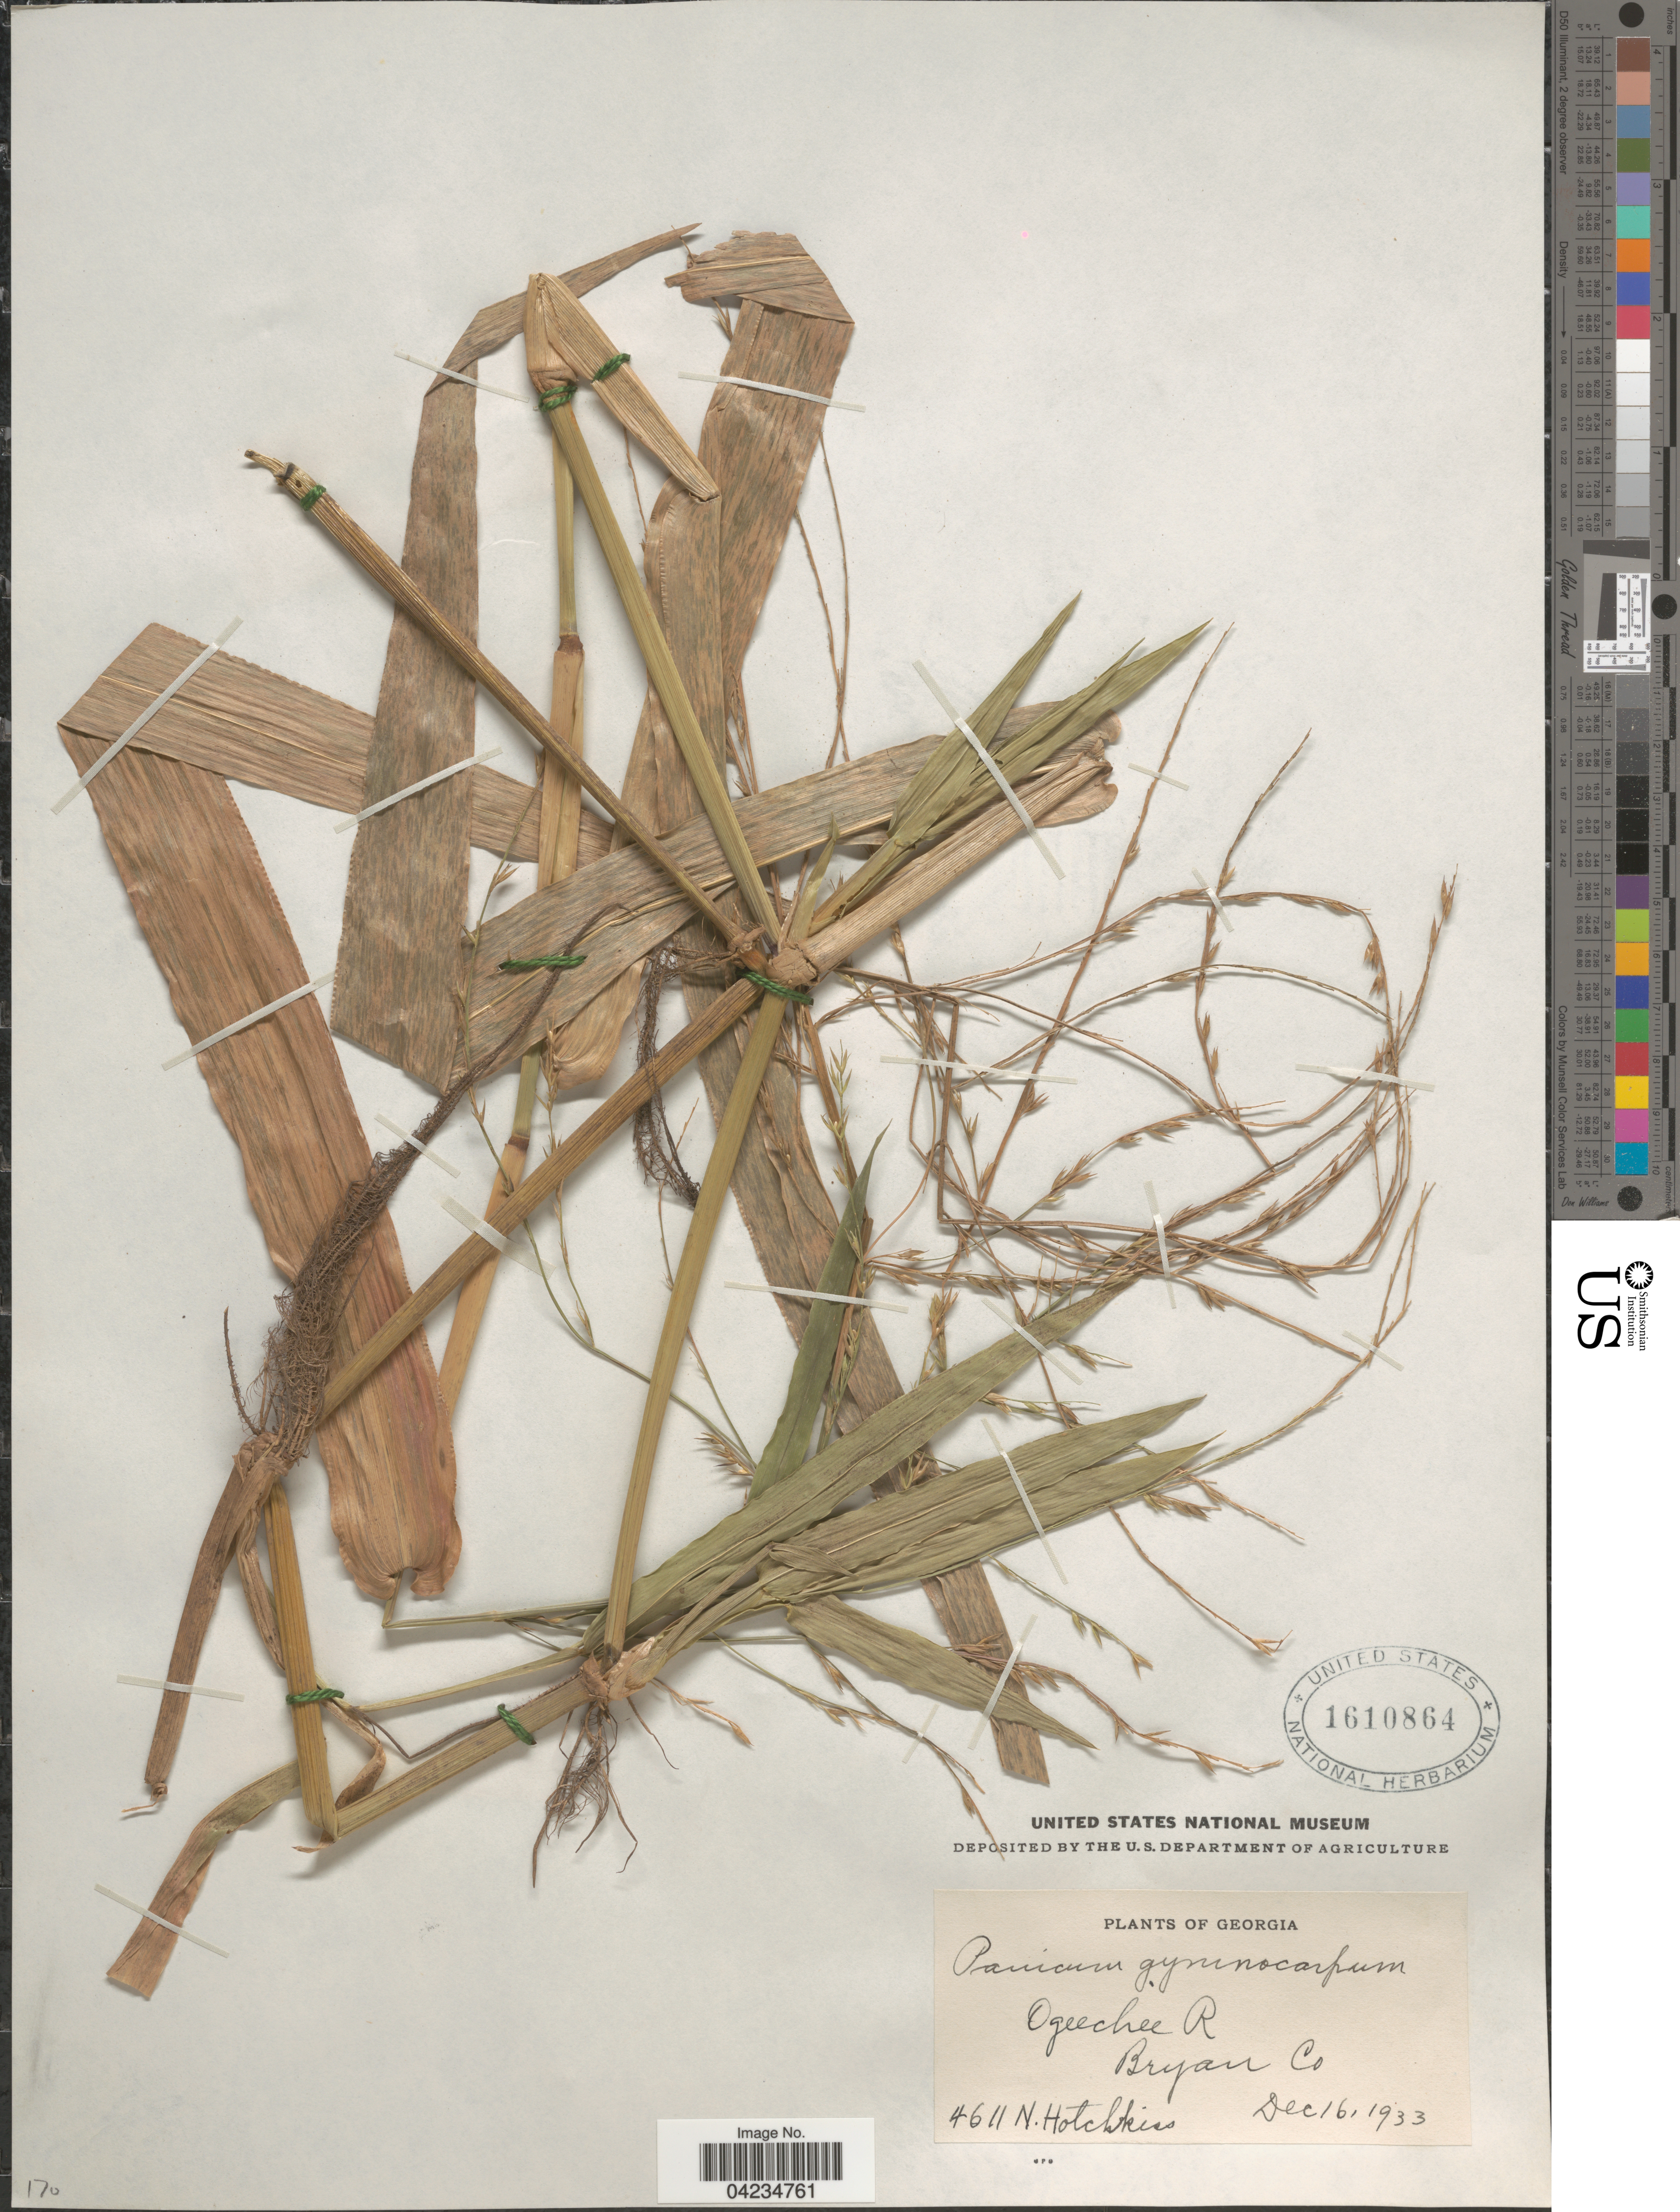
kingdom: Plantae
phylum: Tracheophyta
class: Liliopsida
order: Poales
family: Poaceae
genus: Phanopyrum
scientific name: Phanopyrum gymnocarpon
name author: (Elliott) Nash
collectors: N. Hotchkiss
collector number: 4611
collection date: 1933-12-16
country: United States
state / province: Georgia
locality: Ogeechee R. Bryan Co.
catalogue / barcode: US 1610864